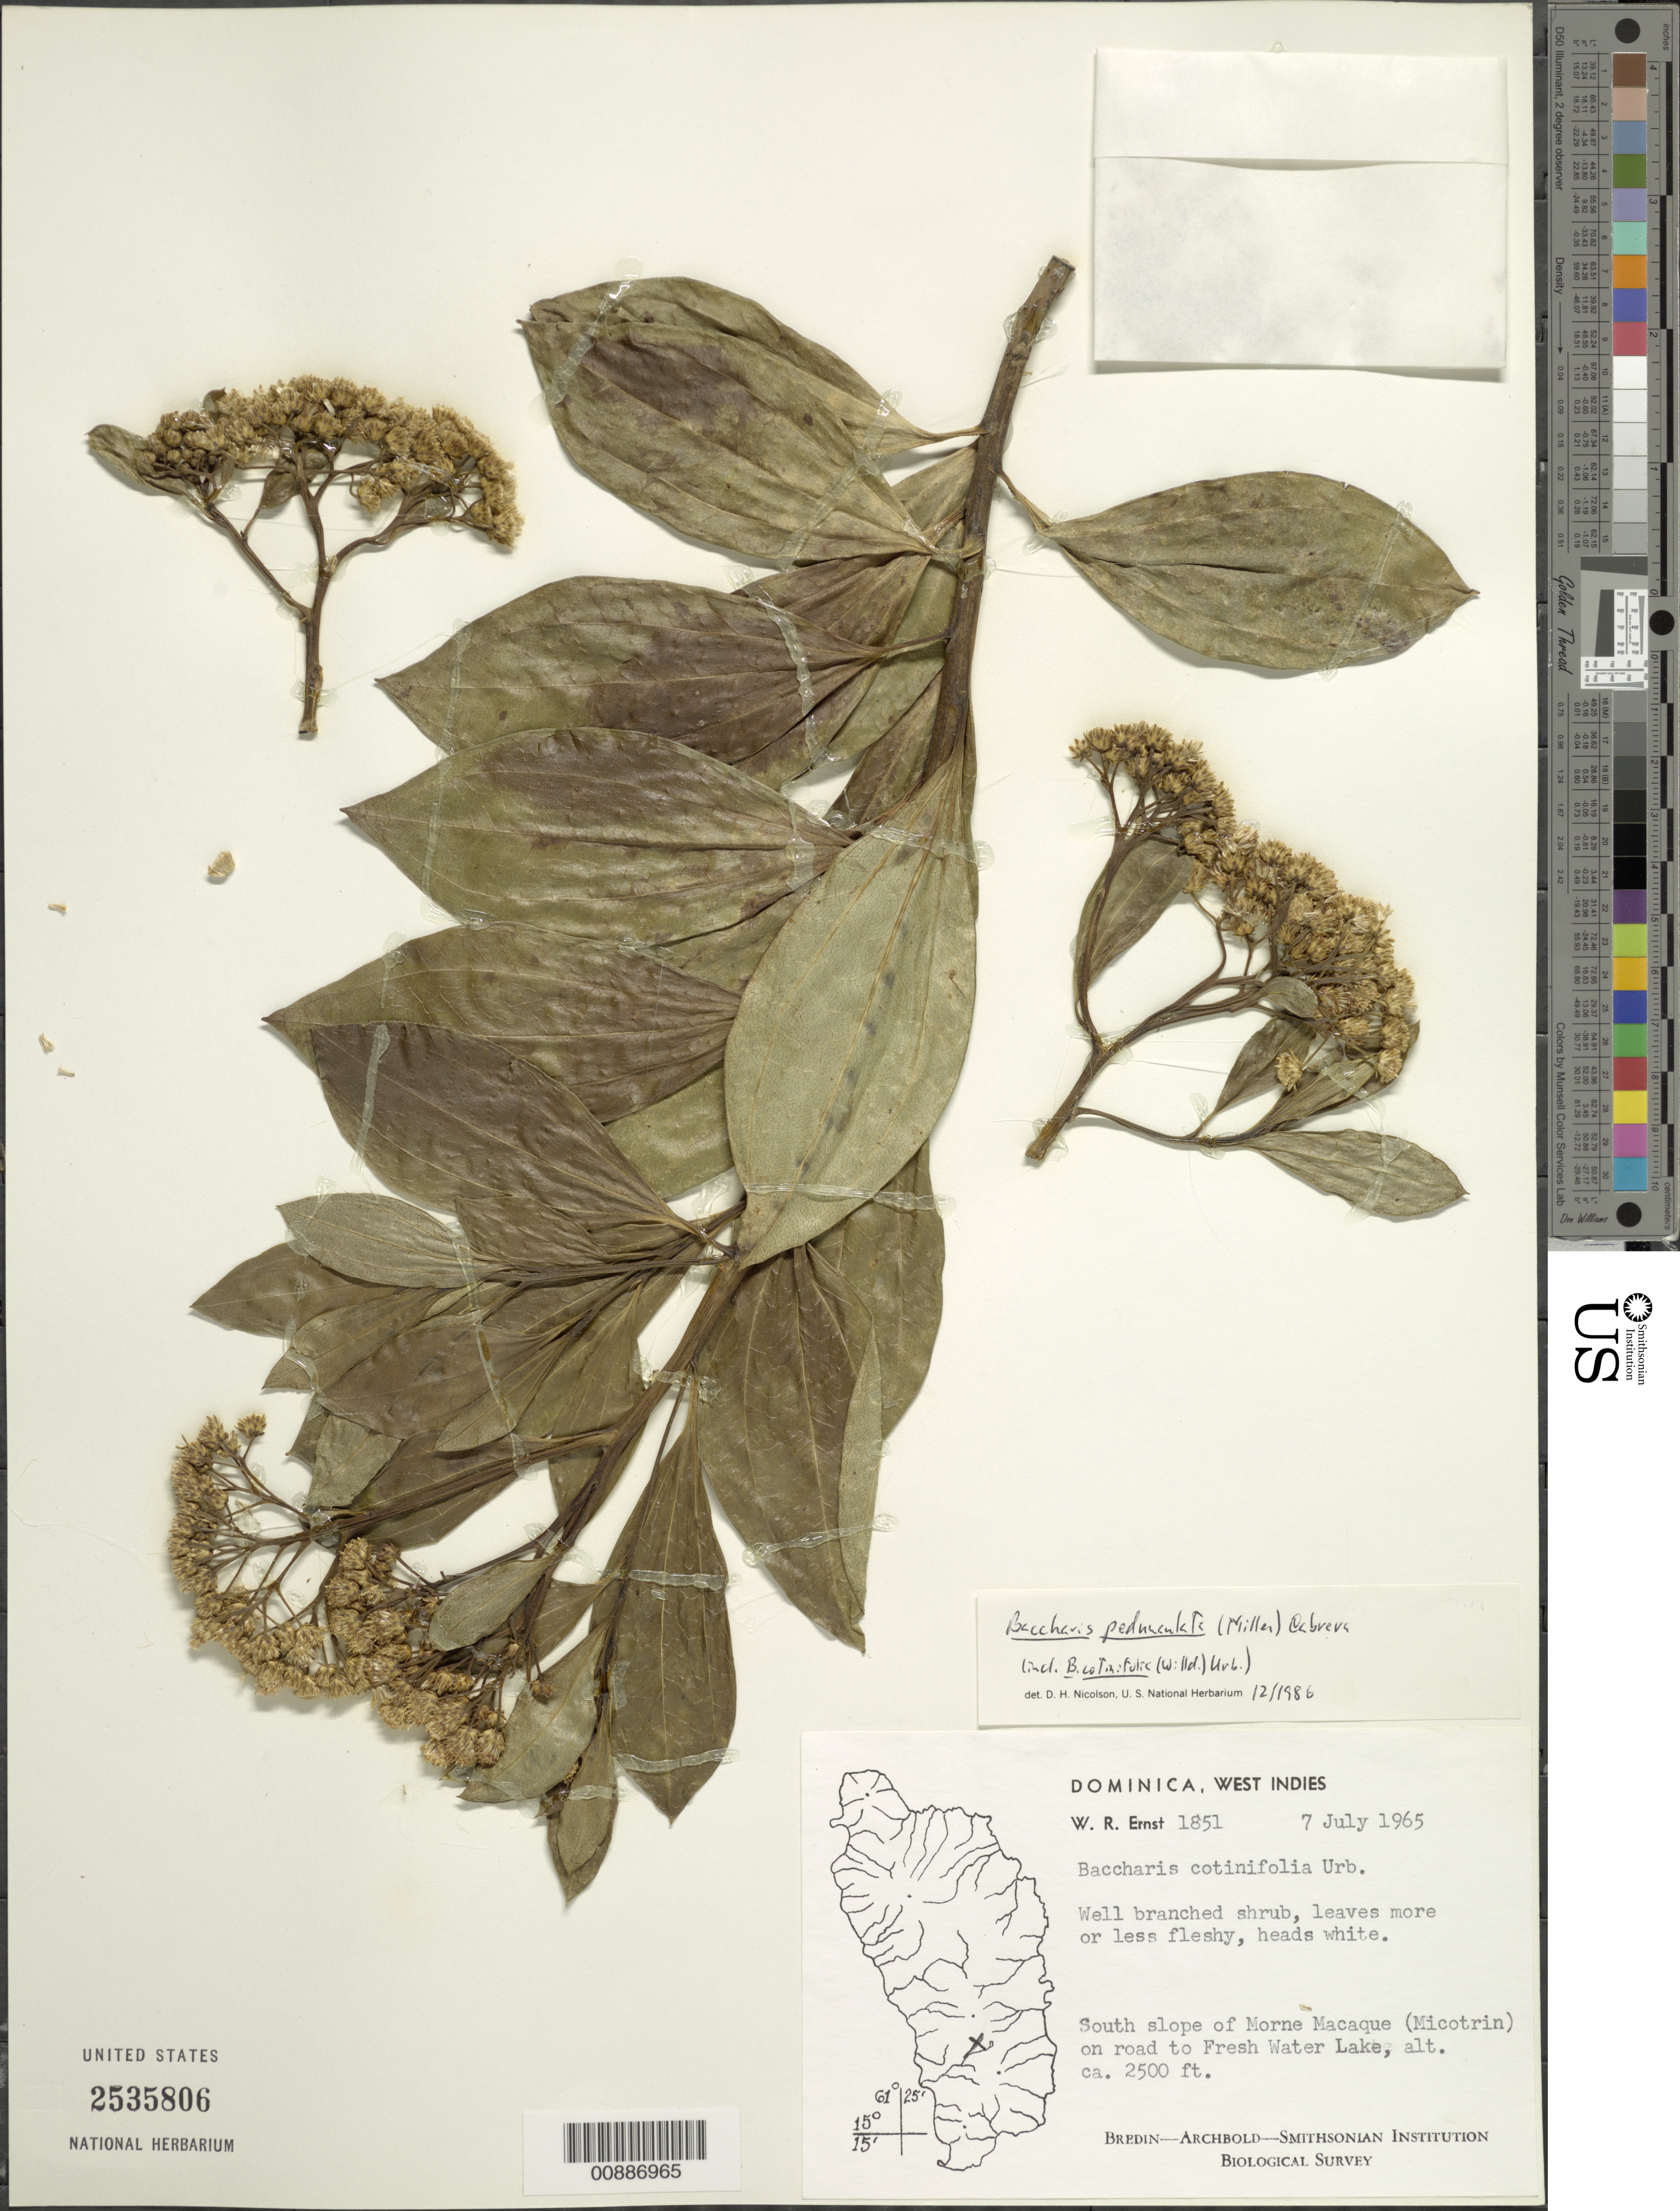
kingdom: Plantae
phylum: Tracheophyta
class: Magnoliopsida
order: Asterales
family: Asteraceae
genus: Baccharis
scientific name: Baccharis pedunculata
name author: (Mill.) Cabrera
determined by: Nicolson, Dan H.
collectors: W. R. Ernst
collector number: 1851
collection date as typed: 07 Jul 1965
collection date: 1965-07-07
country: Dominica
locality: South slope of Morne Macaque (Micotrin), on road to Fresh Water Lake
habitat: Along road on morne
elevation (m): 762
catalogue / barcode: US 2535806